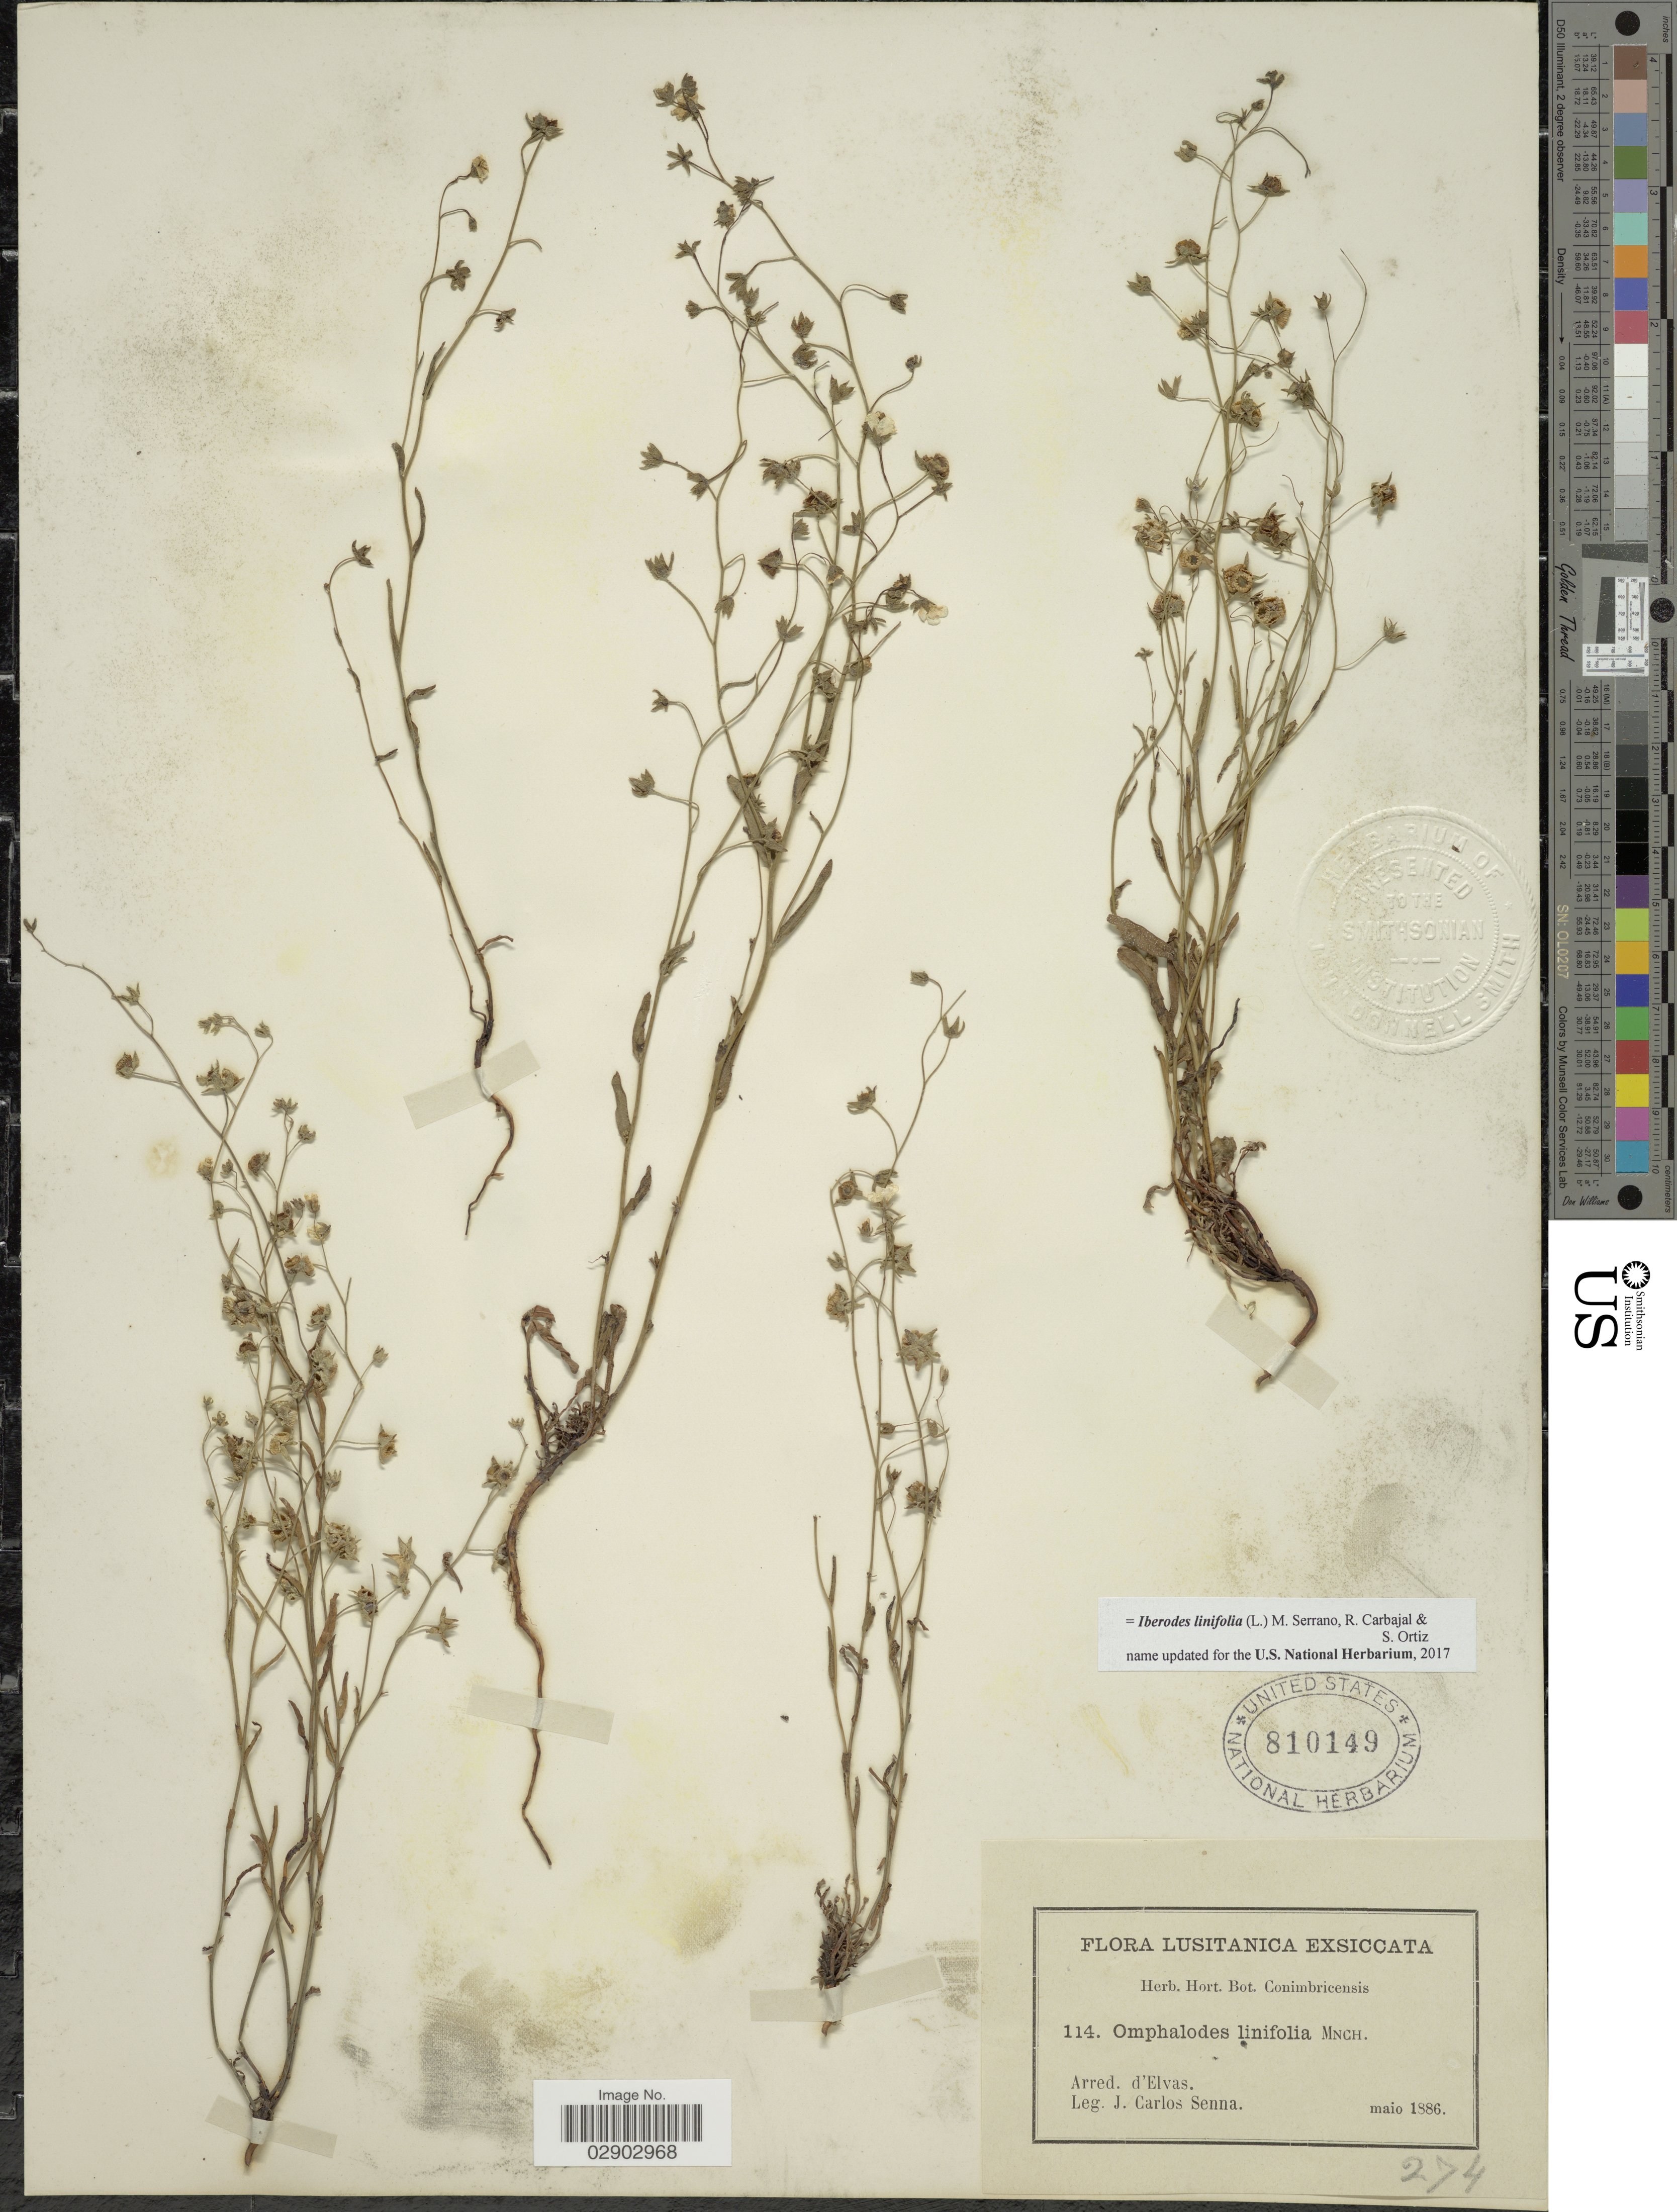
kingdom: Plantae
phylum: Tracheophyta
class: Magnoliopsida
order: Boraginales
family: Boraginaceae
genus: Iberodes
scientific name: Iberodes linifolia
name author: (L.) M. Serrano et al.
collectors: J. Senna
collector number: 114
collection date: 1886-05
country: Portugal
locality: Lusitanica. Arred. d'Elvas.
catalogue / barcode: US 810149